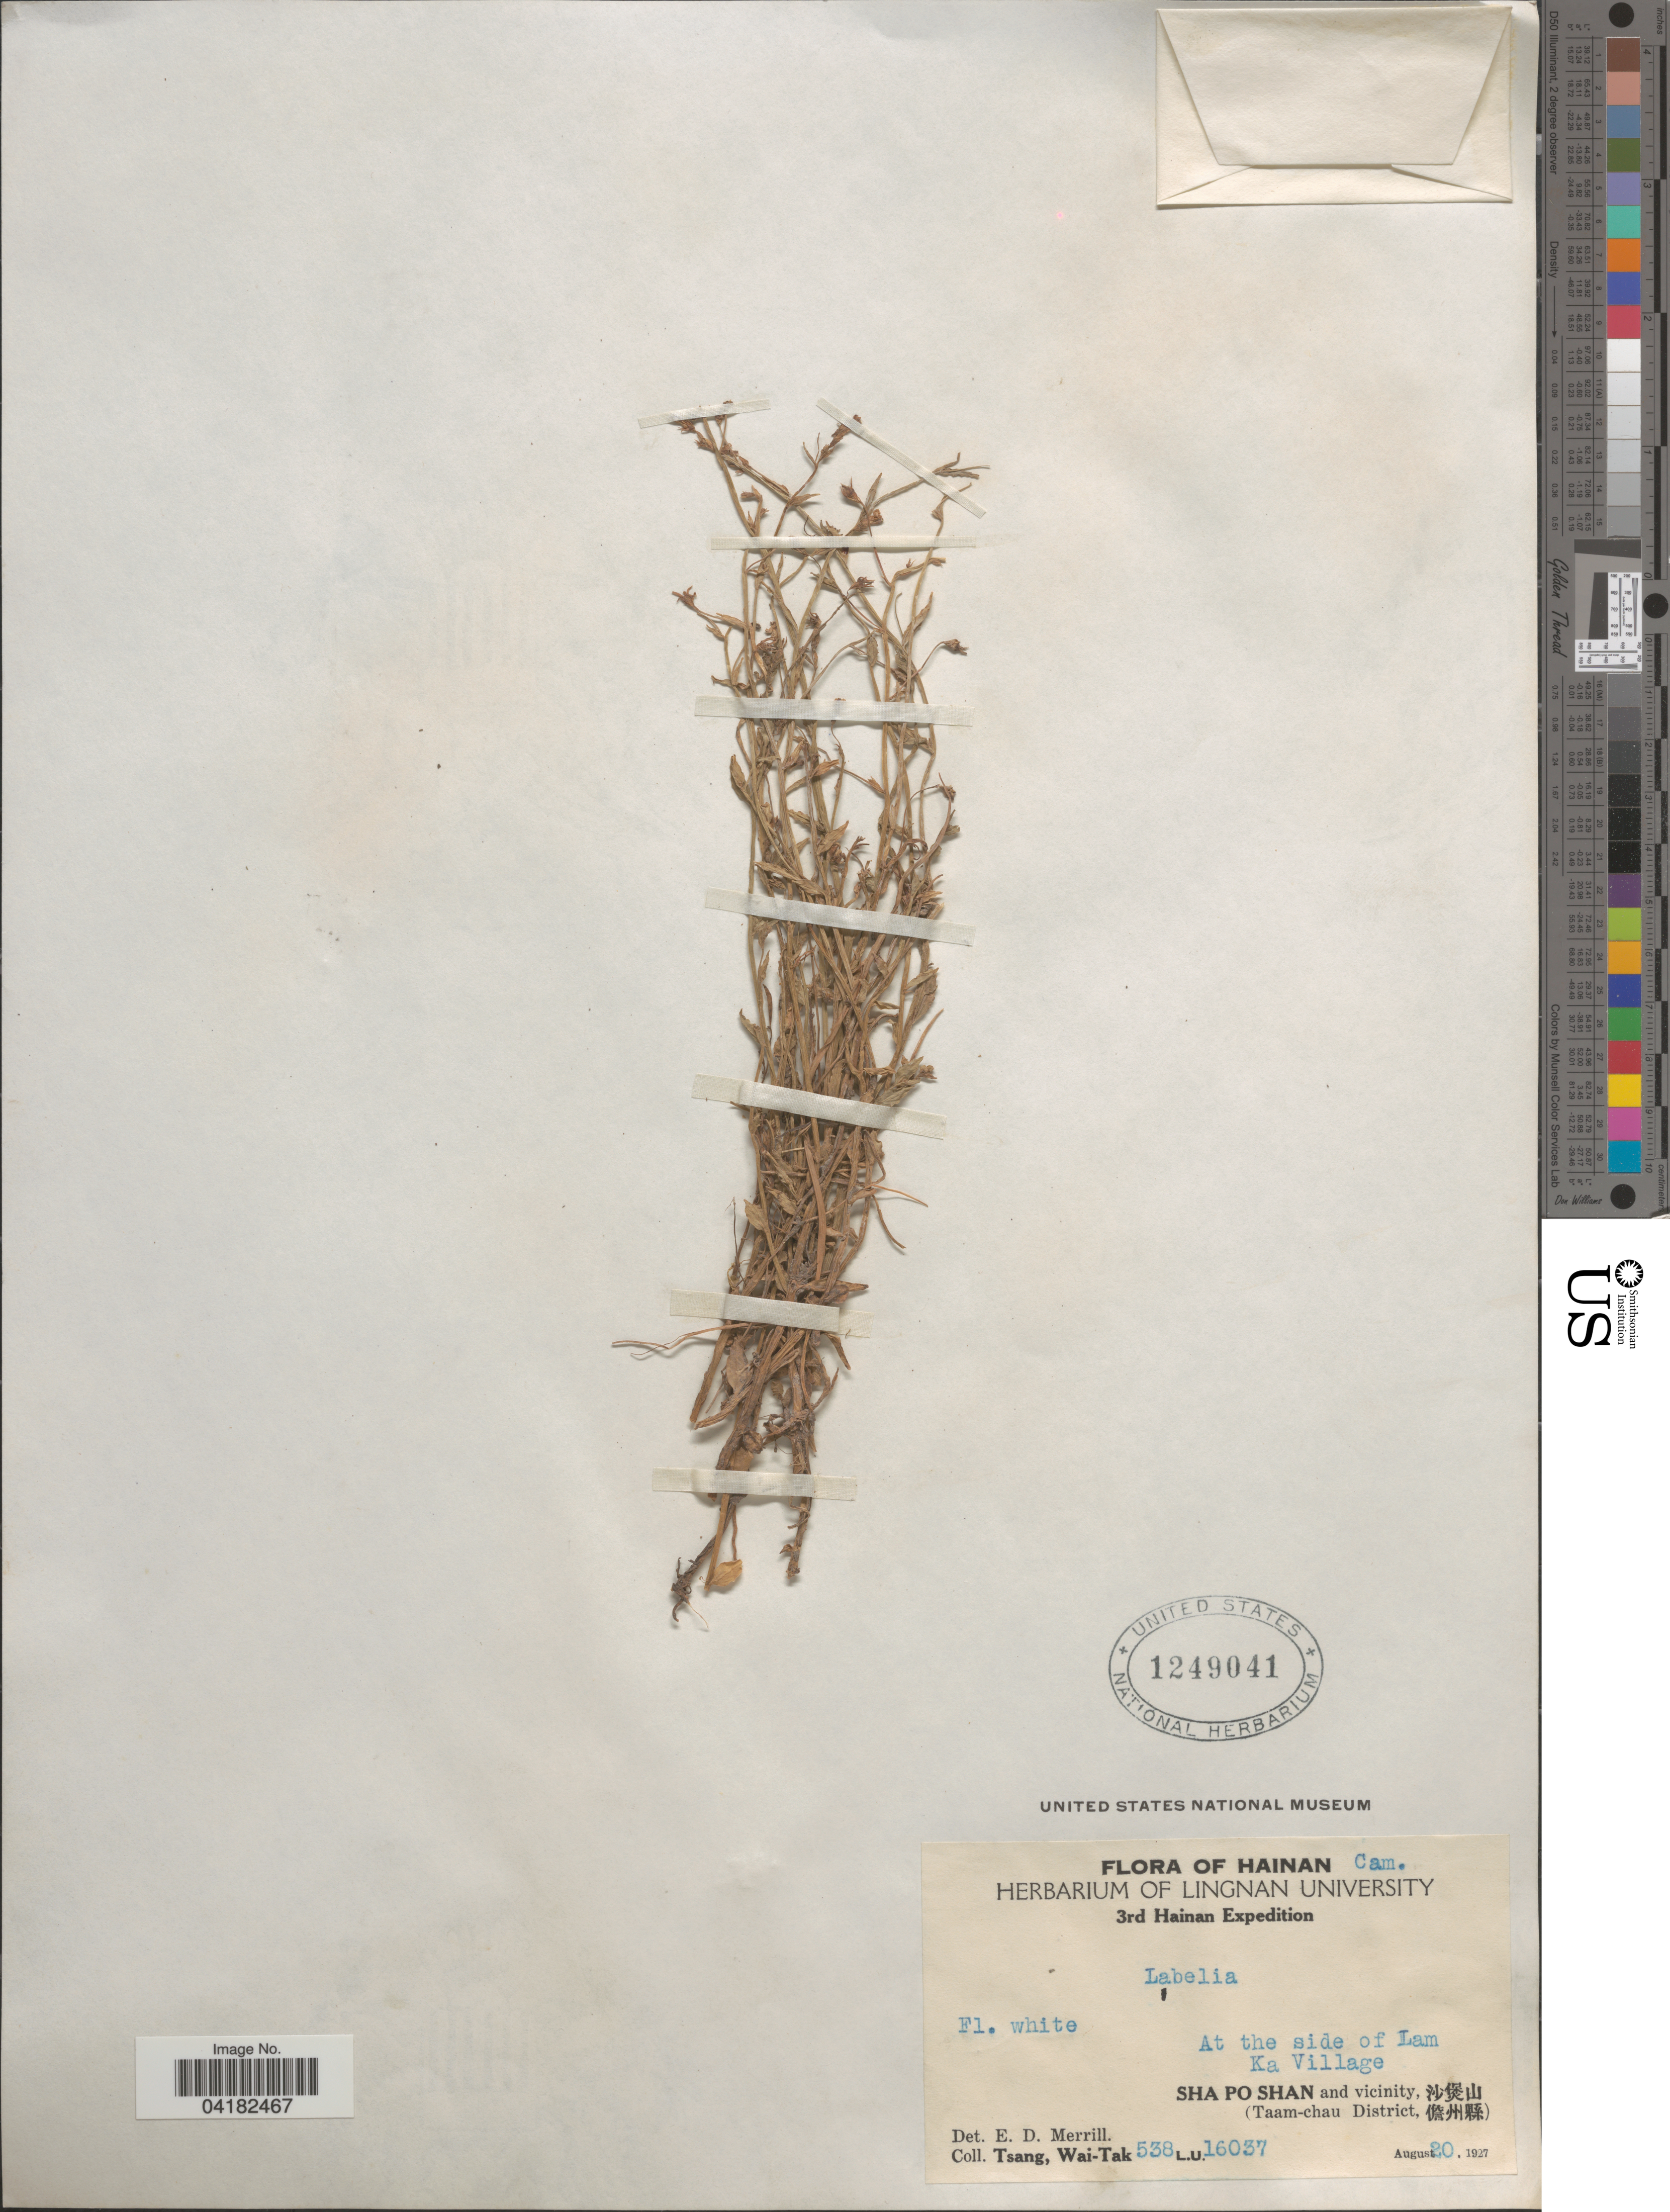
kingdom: Plantae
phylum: Tracheophyta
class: Magnoliopsida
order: Asterales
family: Campanulaceae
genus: Lobelia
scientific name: Lobelia sp.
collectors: W. T. Tsang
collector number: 538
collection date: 1927-08-20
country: China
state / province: Hainan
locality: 3rd Hainan E[Foreign script]pedition. At the side of Lam Ka Village. Sha Po Shan and vicinity, [Foreign script] (Taam-chau District, [Foreign script]).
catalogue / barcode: US 1249041